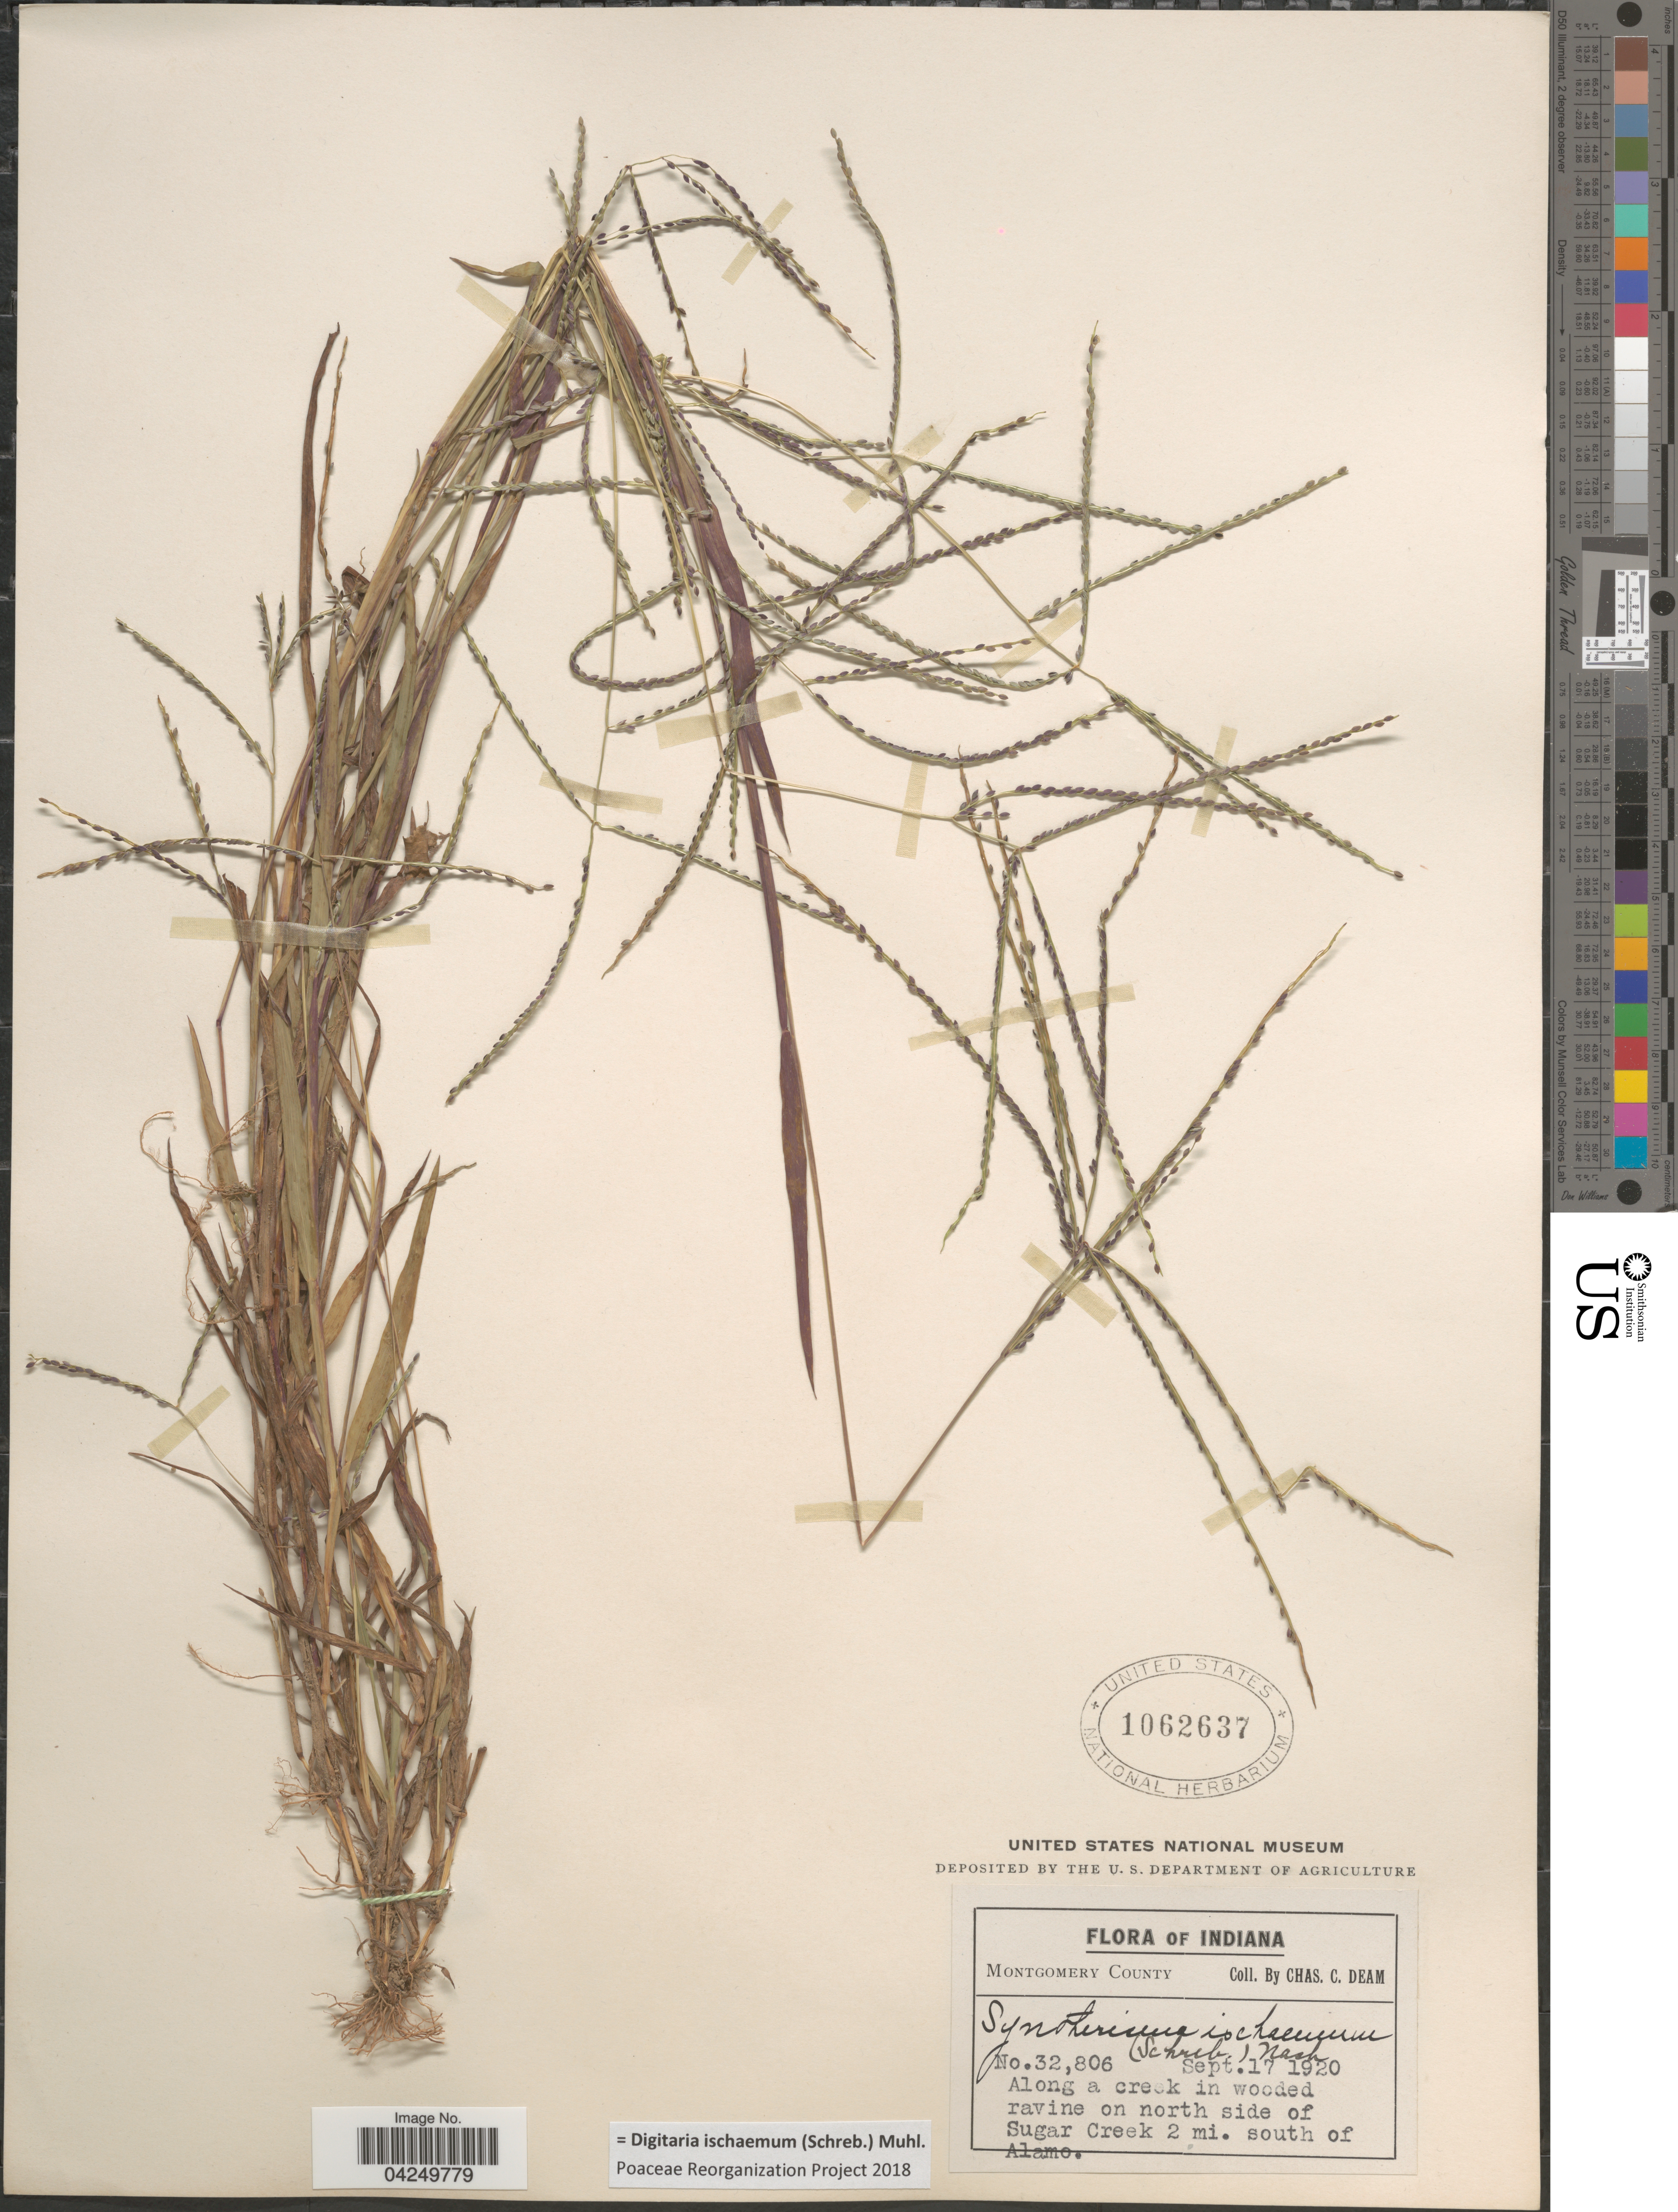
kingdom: Plantae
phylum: Tracheophyta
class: Liliopsida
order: Poales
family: Poaceae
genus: Digitaria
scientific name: Digitaria ischaemum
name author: (Schreber) Schreber ex Muhl.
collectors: C. C. Deam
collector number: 32806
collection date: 1920-09-17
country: United States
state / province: Indiana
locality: Montgomery County. Along a creek in wooded ravine on north side of Sugar Creek 2 mi. south of Alamo.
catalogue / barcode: US 1062637